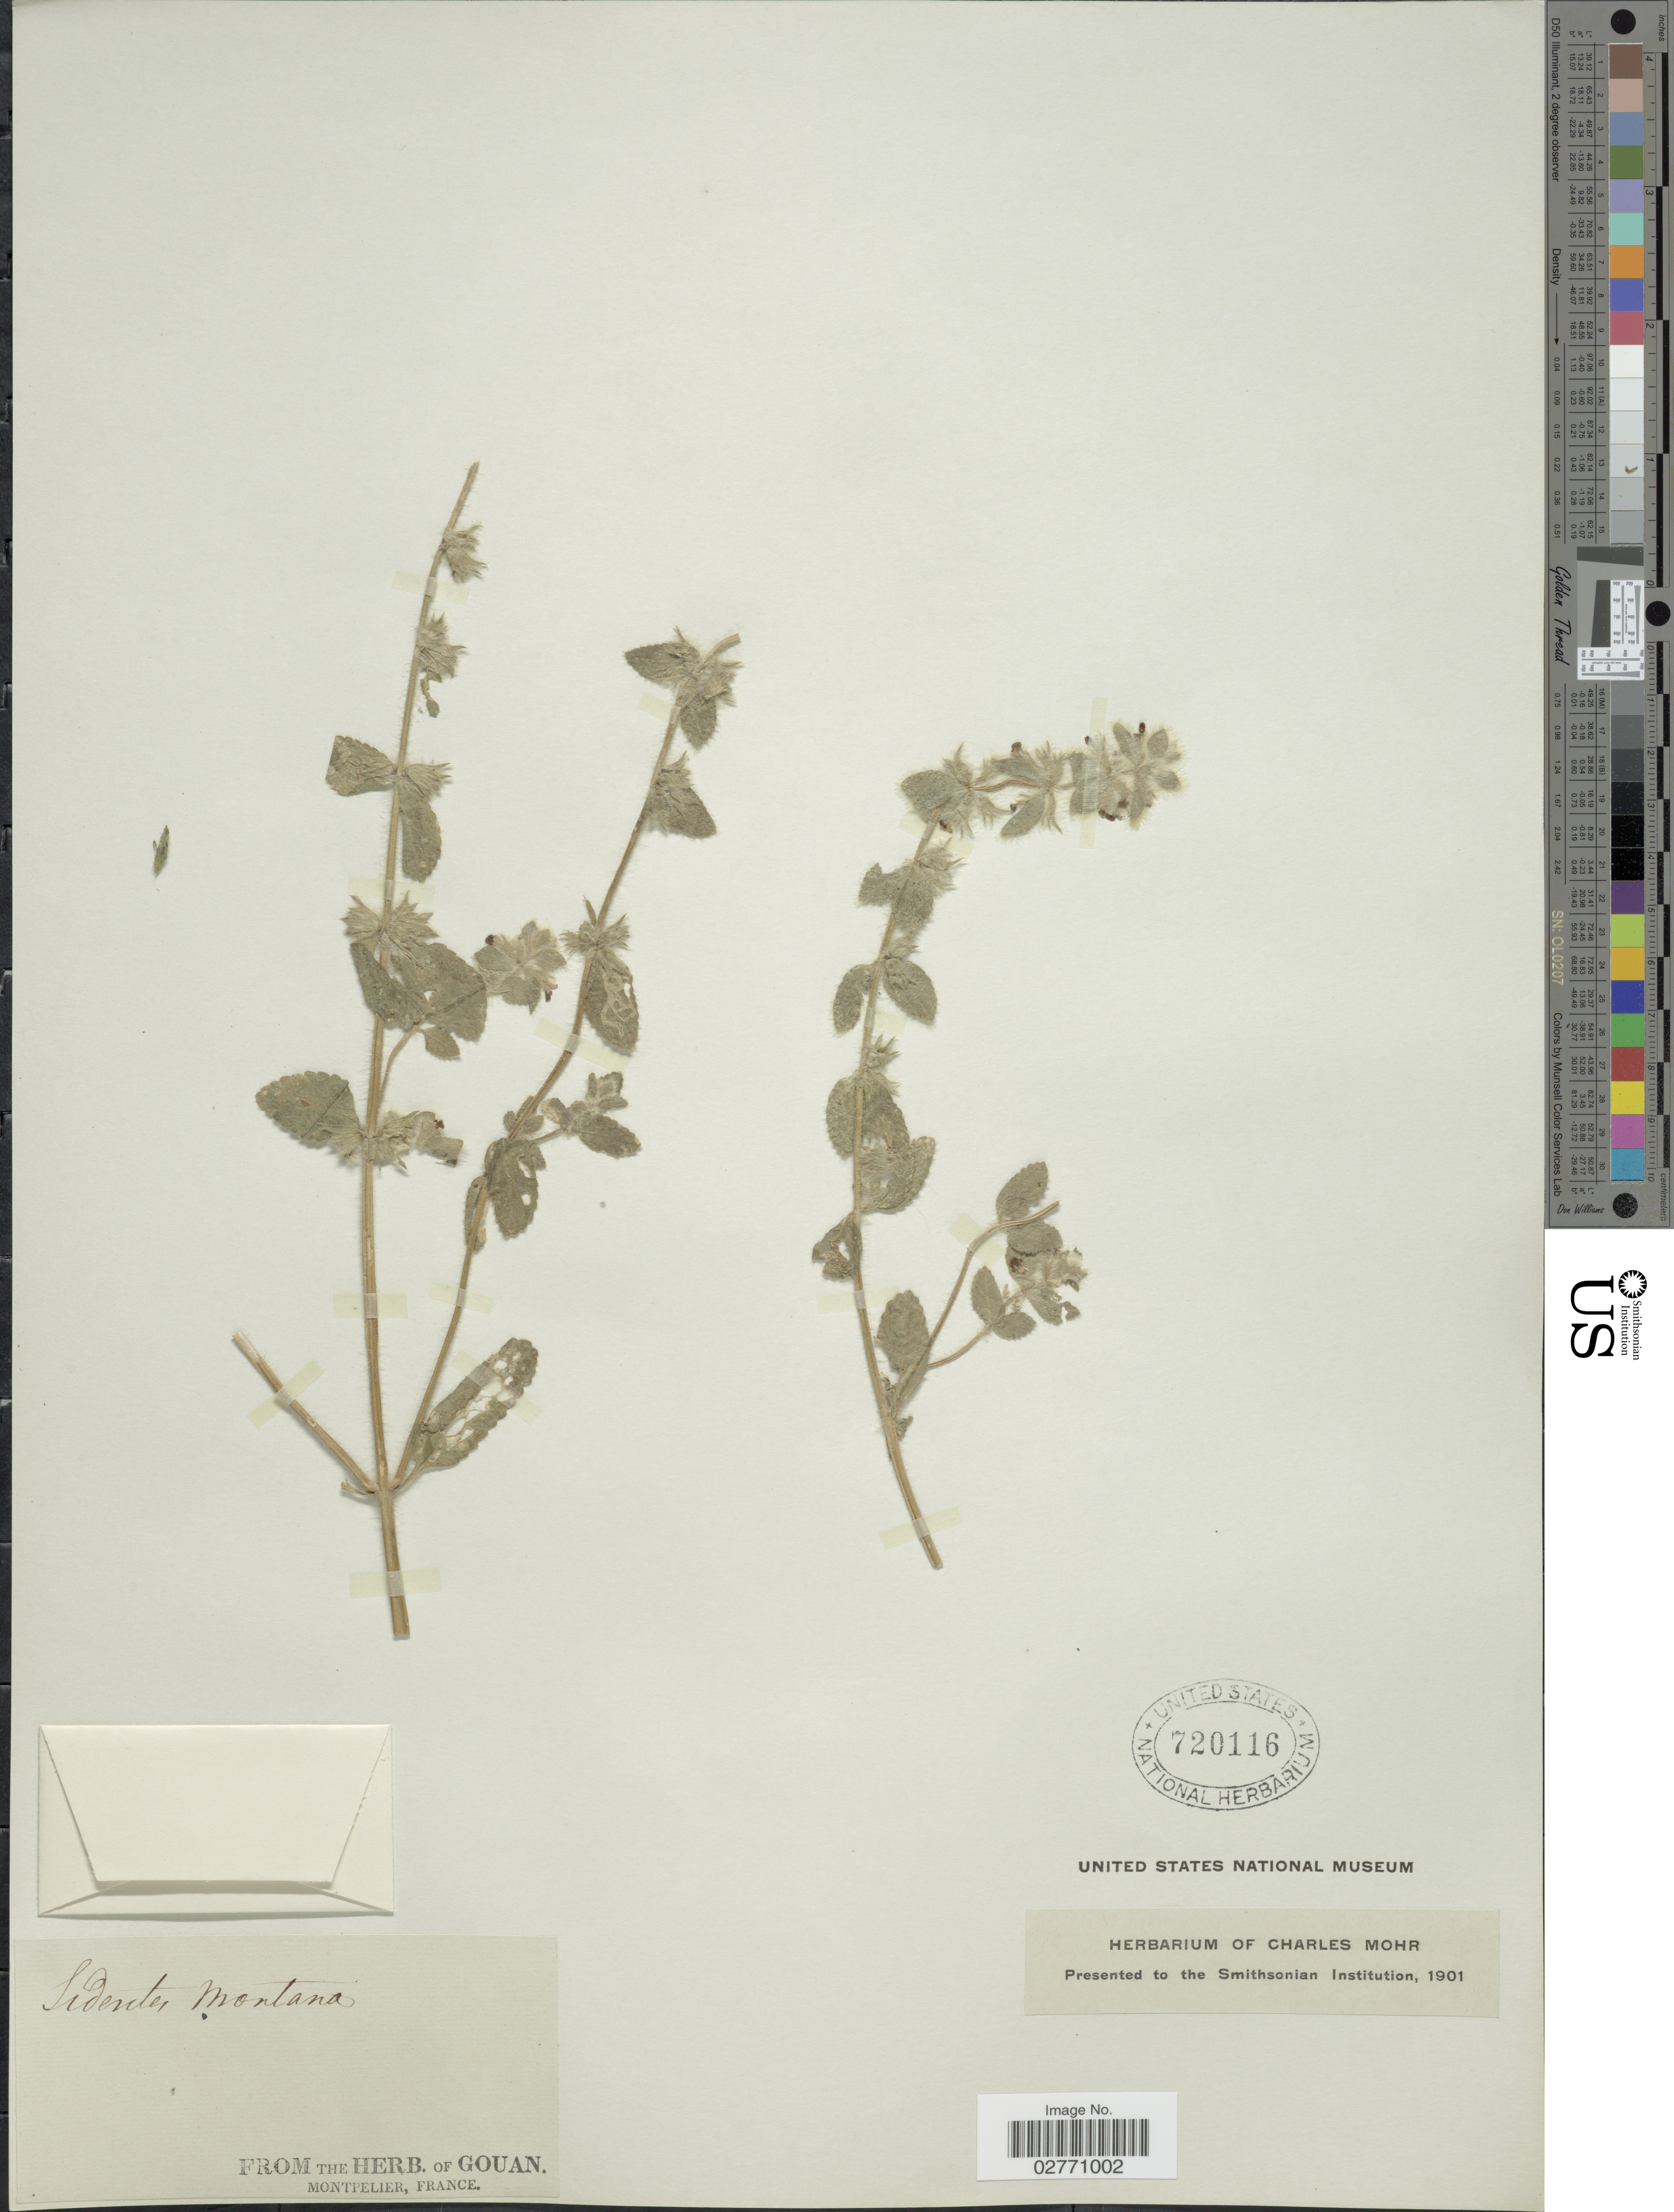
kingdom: Plantae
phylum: Tracheophyta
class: Magnoliopsida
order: Lamiales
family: Lamiaceae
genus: Sideritis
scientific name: Sideritis montana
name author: L.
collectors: ex herb. Gouan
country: France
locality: Montpelier.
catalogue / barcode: US 720116